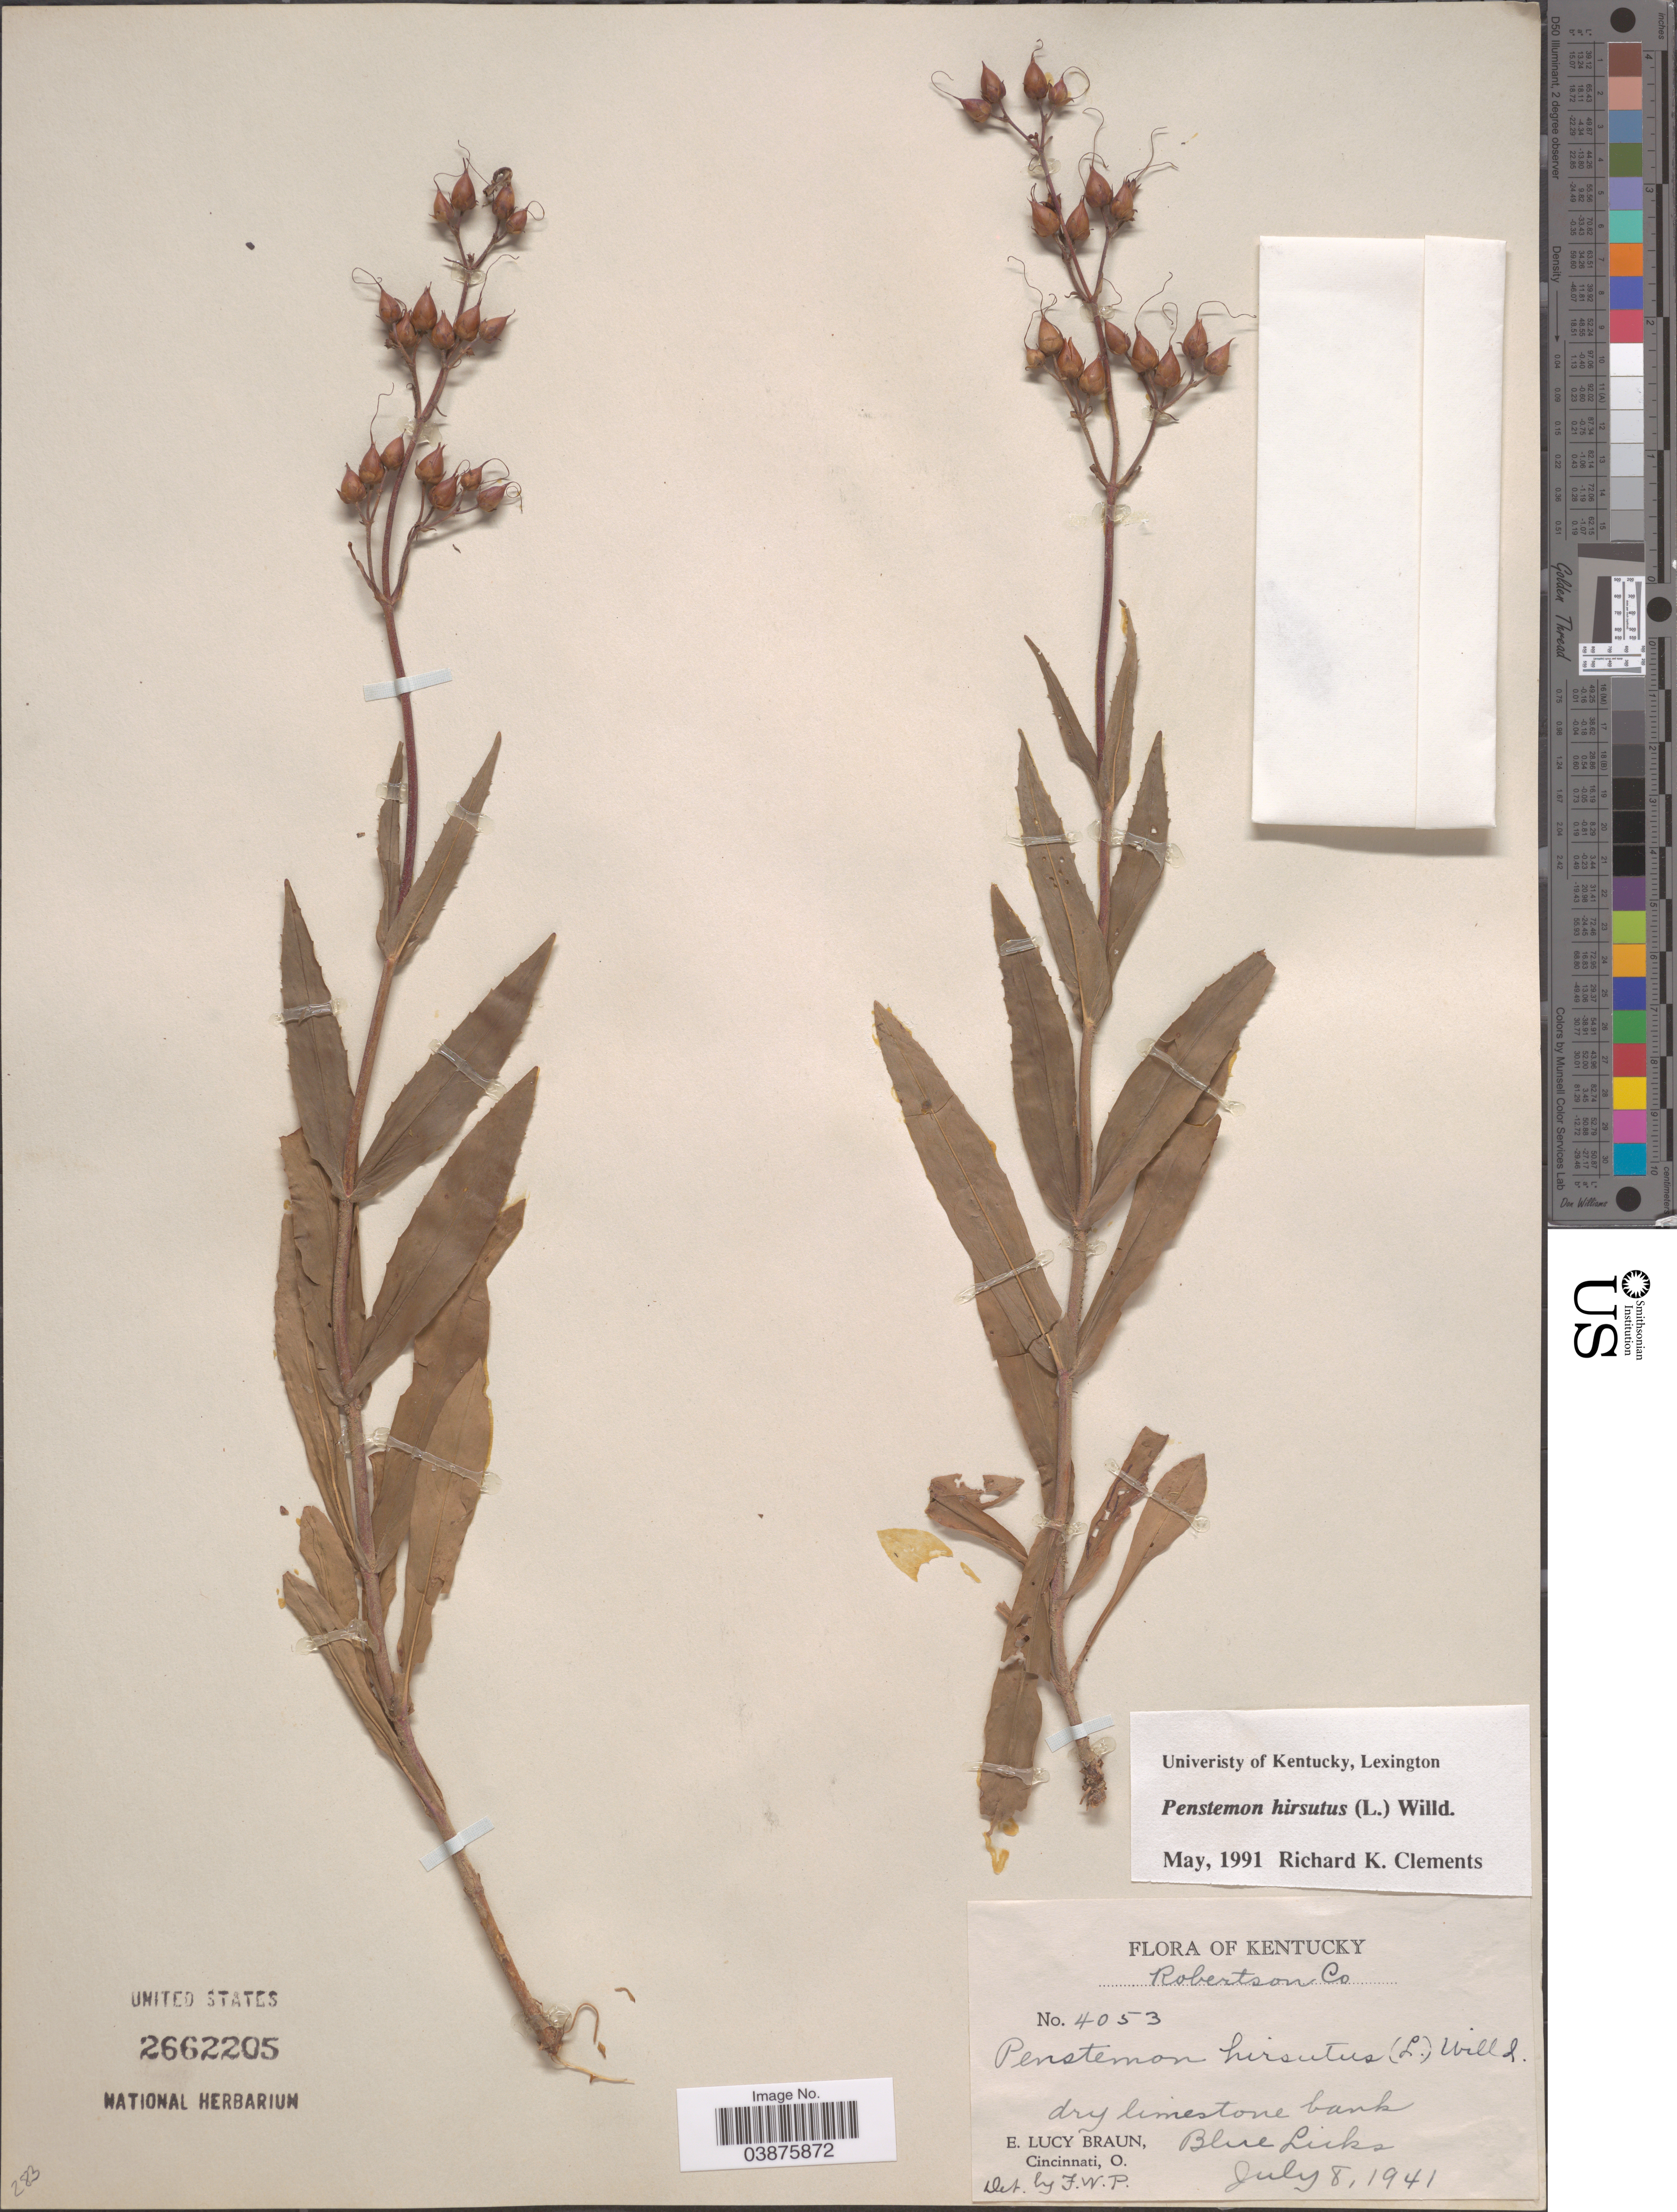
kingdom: Plantae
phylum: Tracheophyta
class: Magnoliopsida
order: Lamiales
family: Plantaginaceae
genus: Penstemon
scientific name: Penstemon hirsutus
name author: (L.) Willd.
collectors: E. L. Braun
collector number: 4053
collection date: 1941-07-08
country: United States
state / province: Kentucky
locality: Robertson Co. Blue Licks.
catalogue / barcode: US 2662205